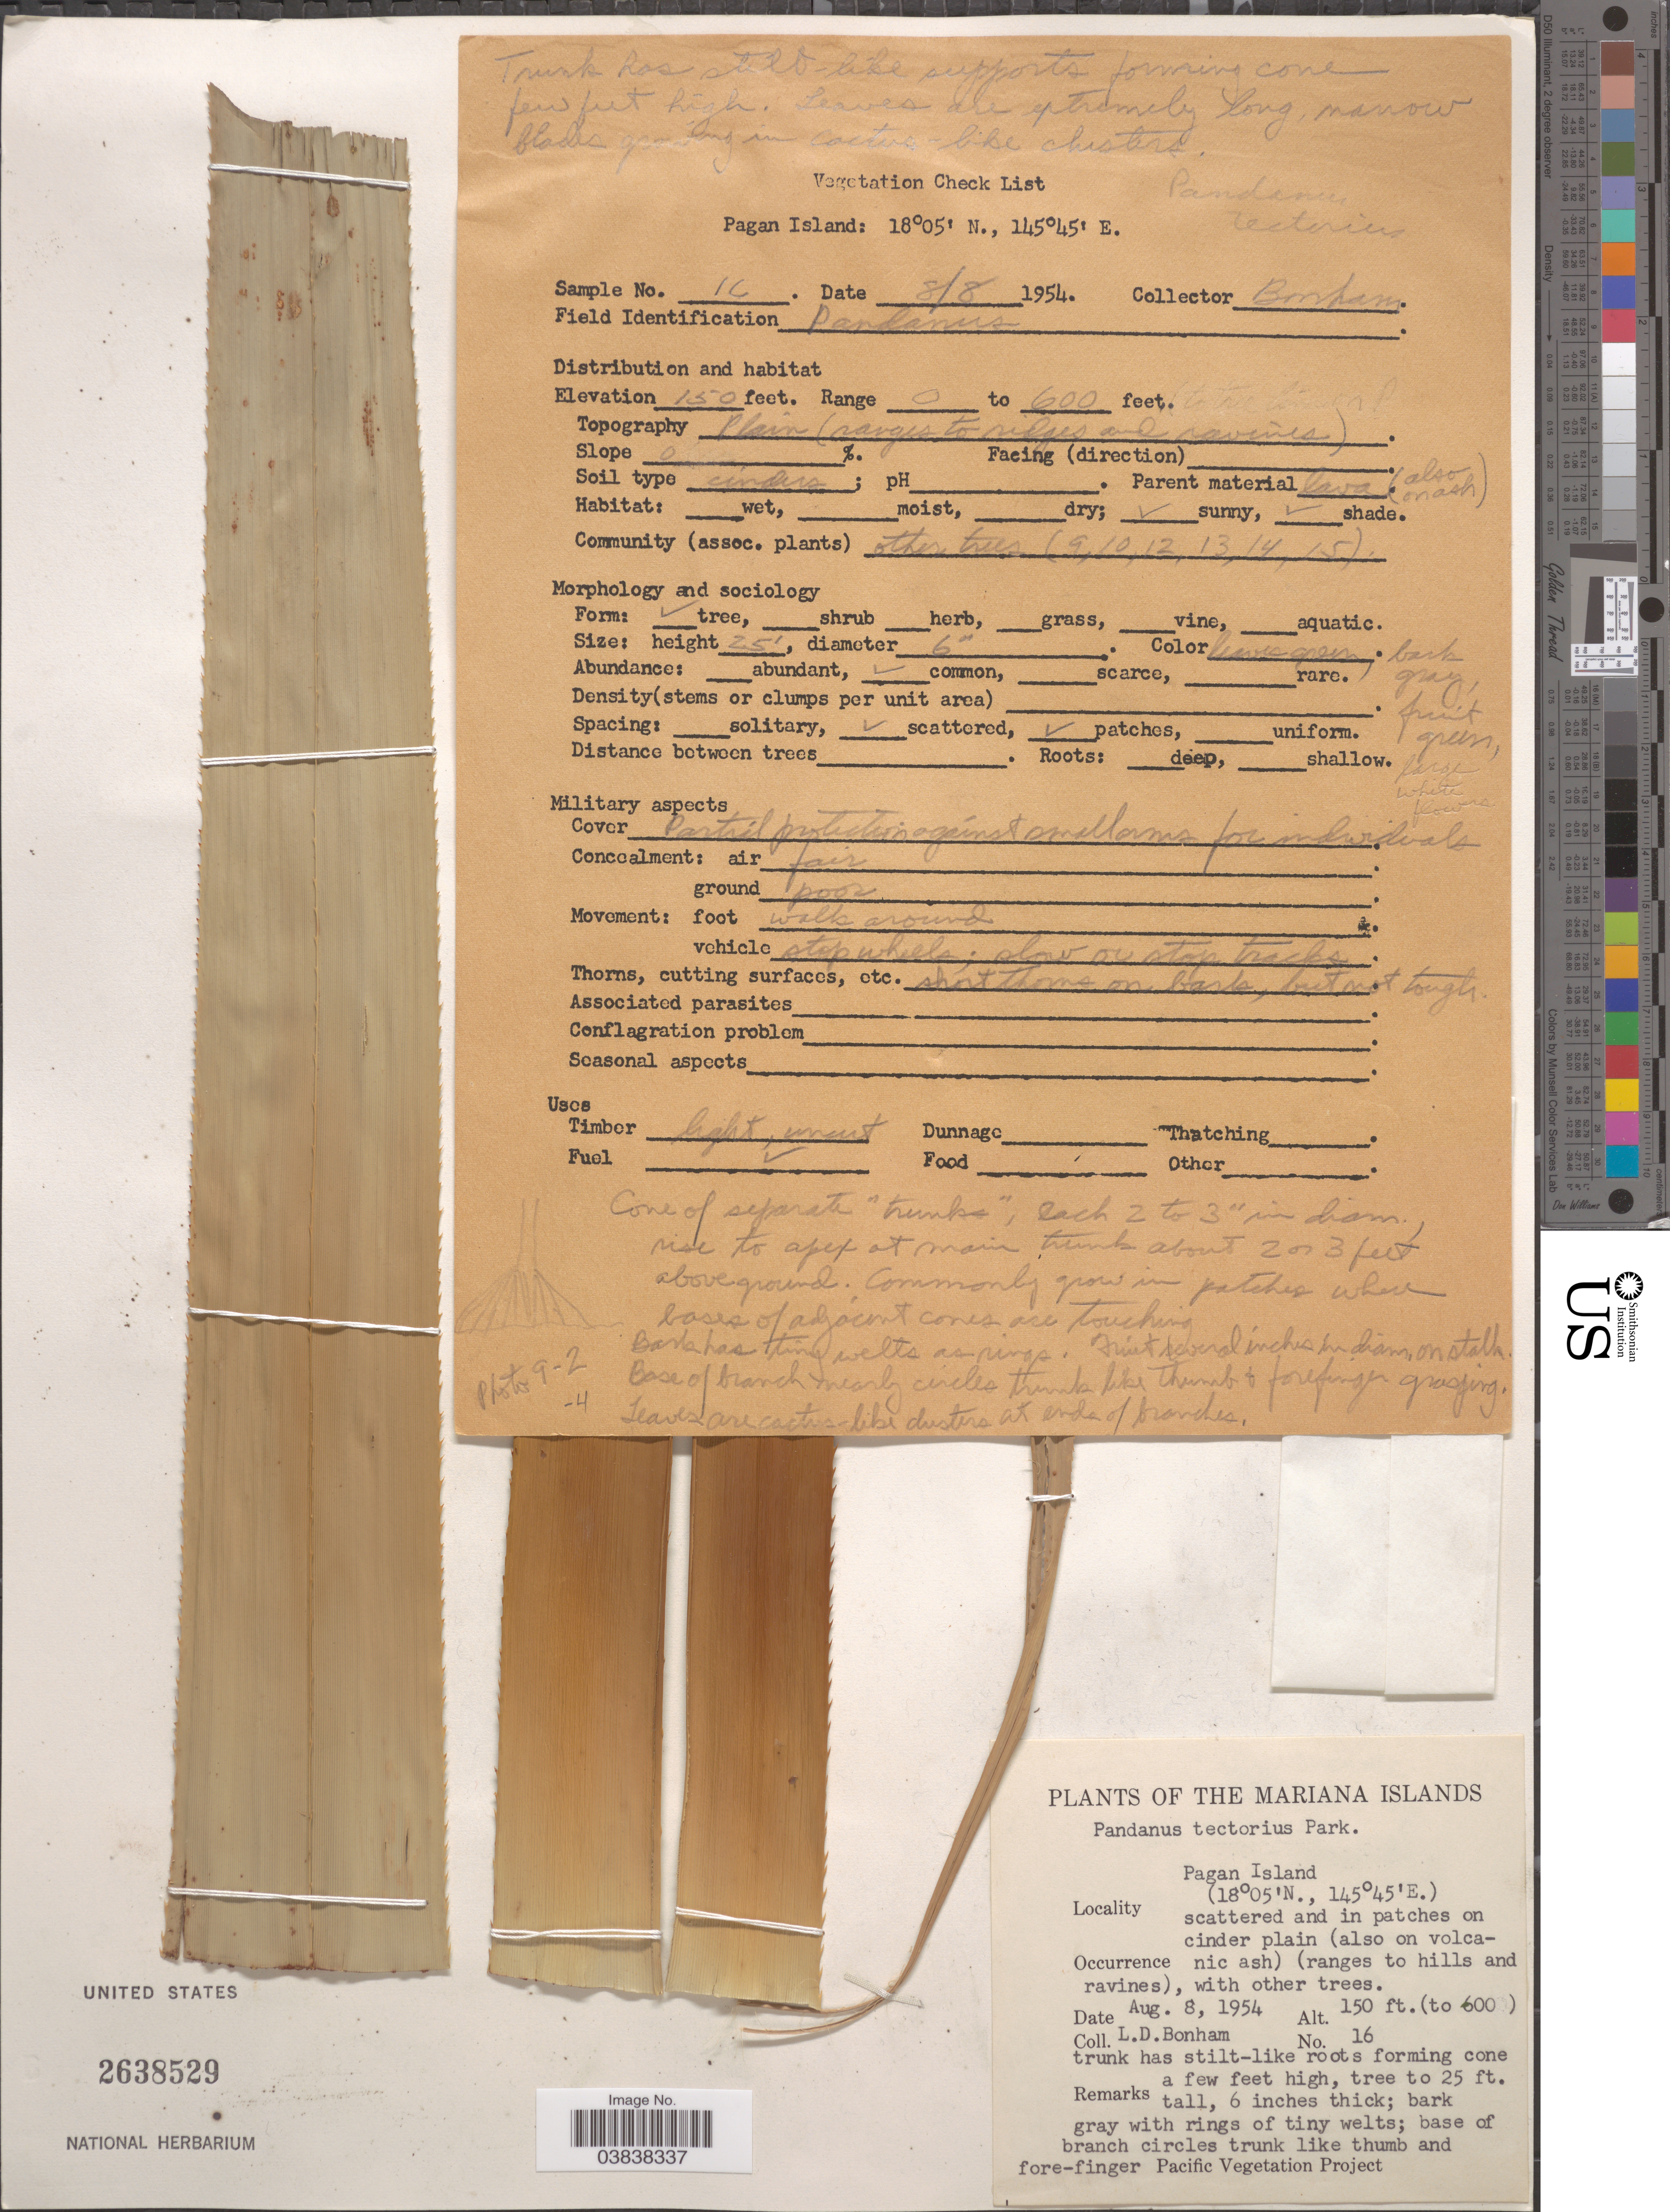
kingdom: Plantae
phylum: Tracheophyta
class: Liliopsida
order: Pandanales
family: Pandanaceae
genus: Pandanus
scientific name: Pandanus tectorius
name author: Parkinson ex DuRoi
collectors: L. D. Bonham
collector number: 16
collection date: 1954-08-08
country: Northern Mariana Islands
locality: Pagan Island.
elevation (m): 46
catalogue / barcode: US 2638529